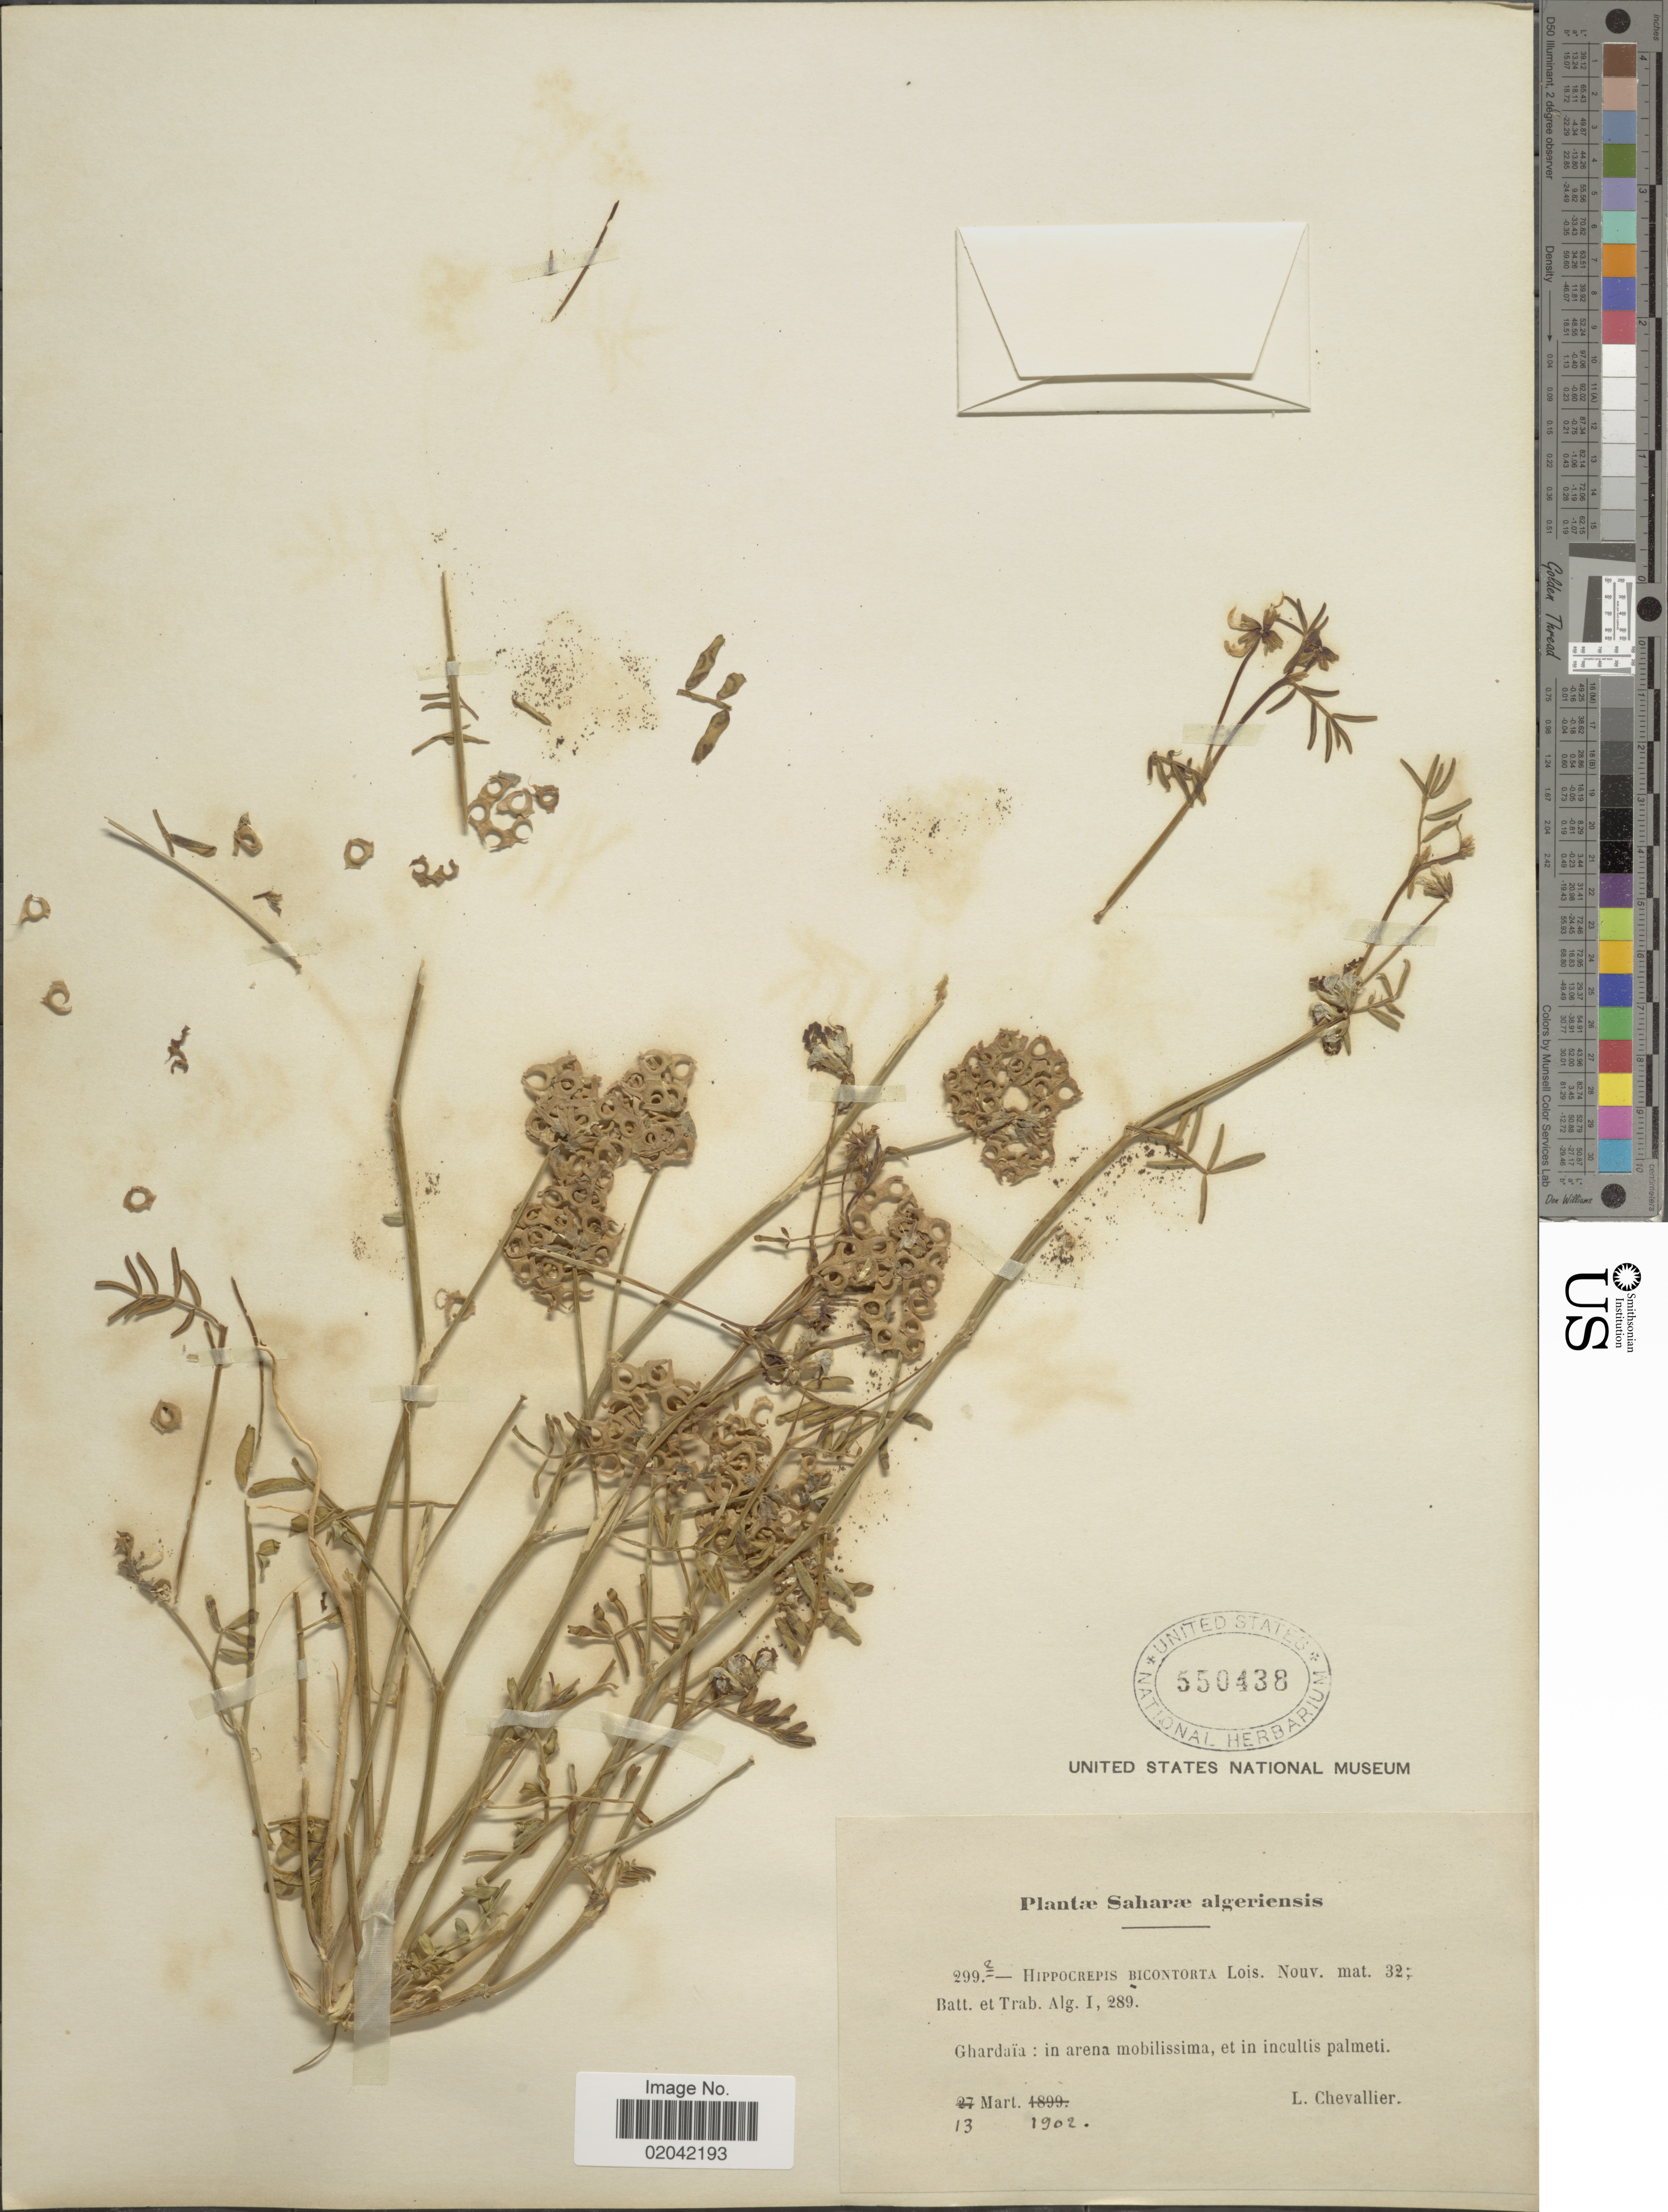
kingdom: Plantae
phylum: Tracheophyta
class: Magnoliopsida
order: Fabales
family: Fabaceae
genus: Hippocrepis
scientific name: Hippocrepis bicontorta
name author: Loisel.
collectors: L. Chevallier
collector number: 2992*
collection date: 1902-03-13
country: Algeria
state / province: Ghardaïa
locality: Saharae algeriensis. Ghardaia: in arena mobilissima, et in incultis palmeti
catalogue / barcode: US 550438